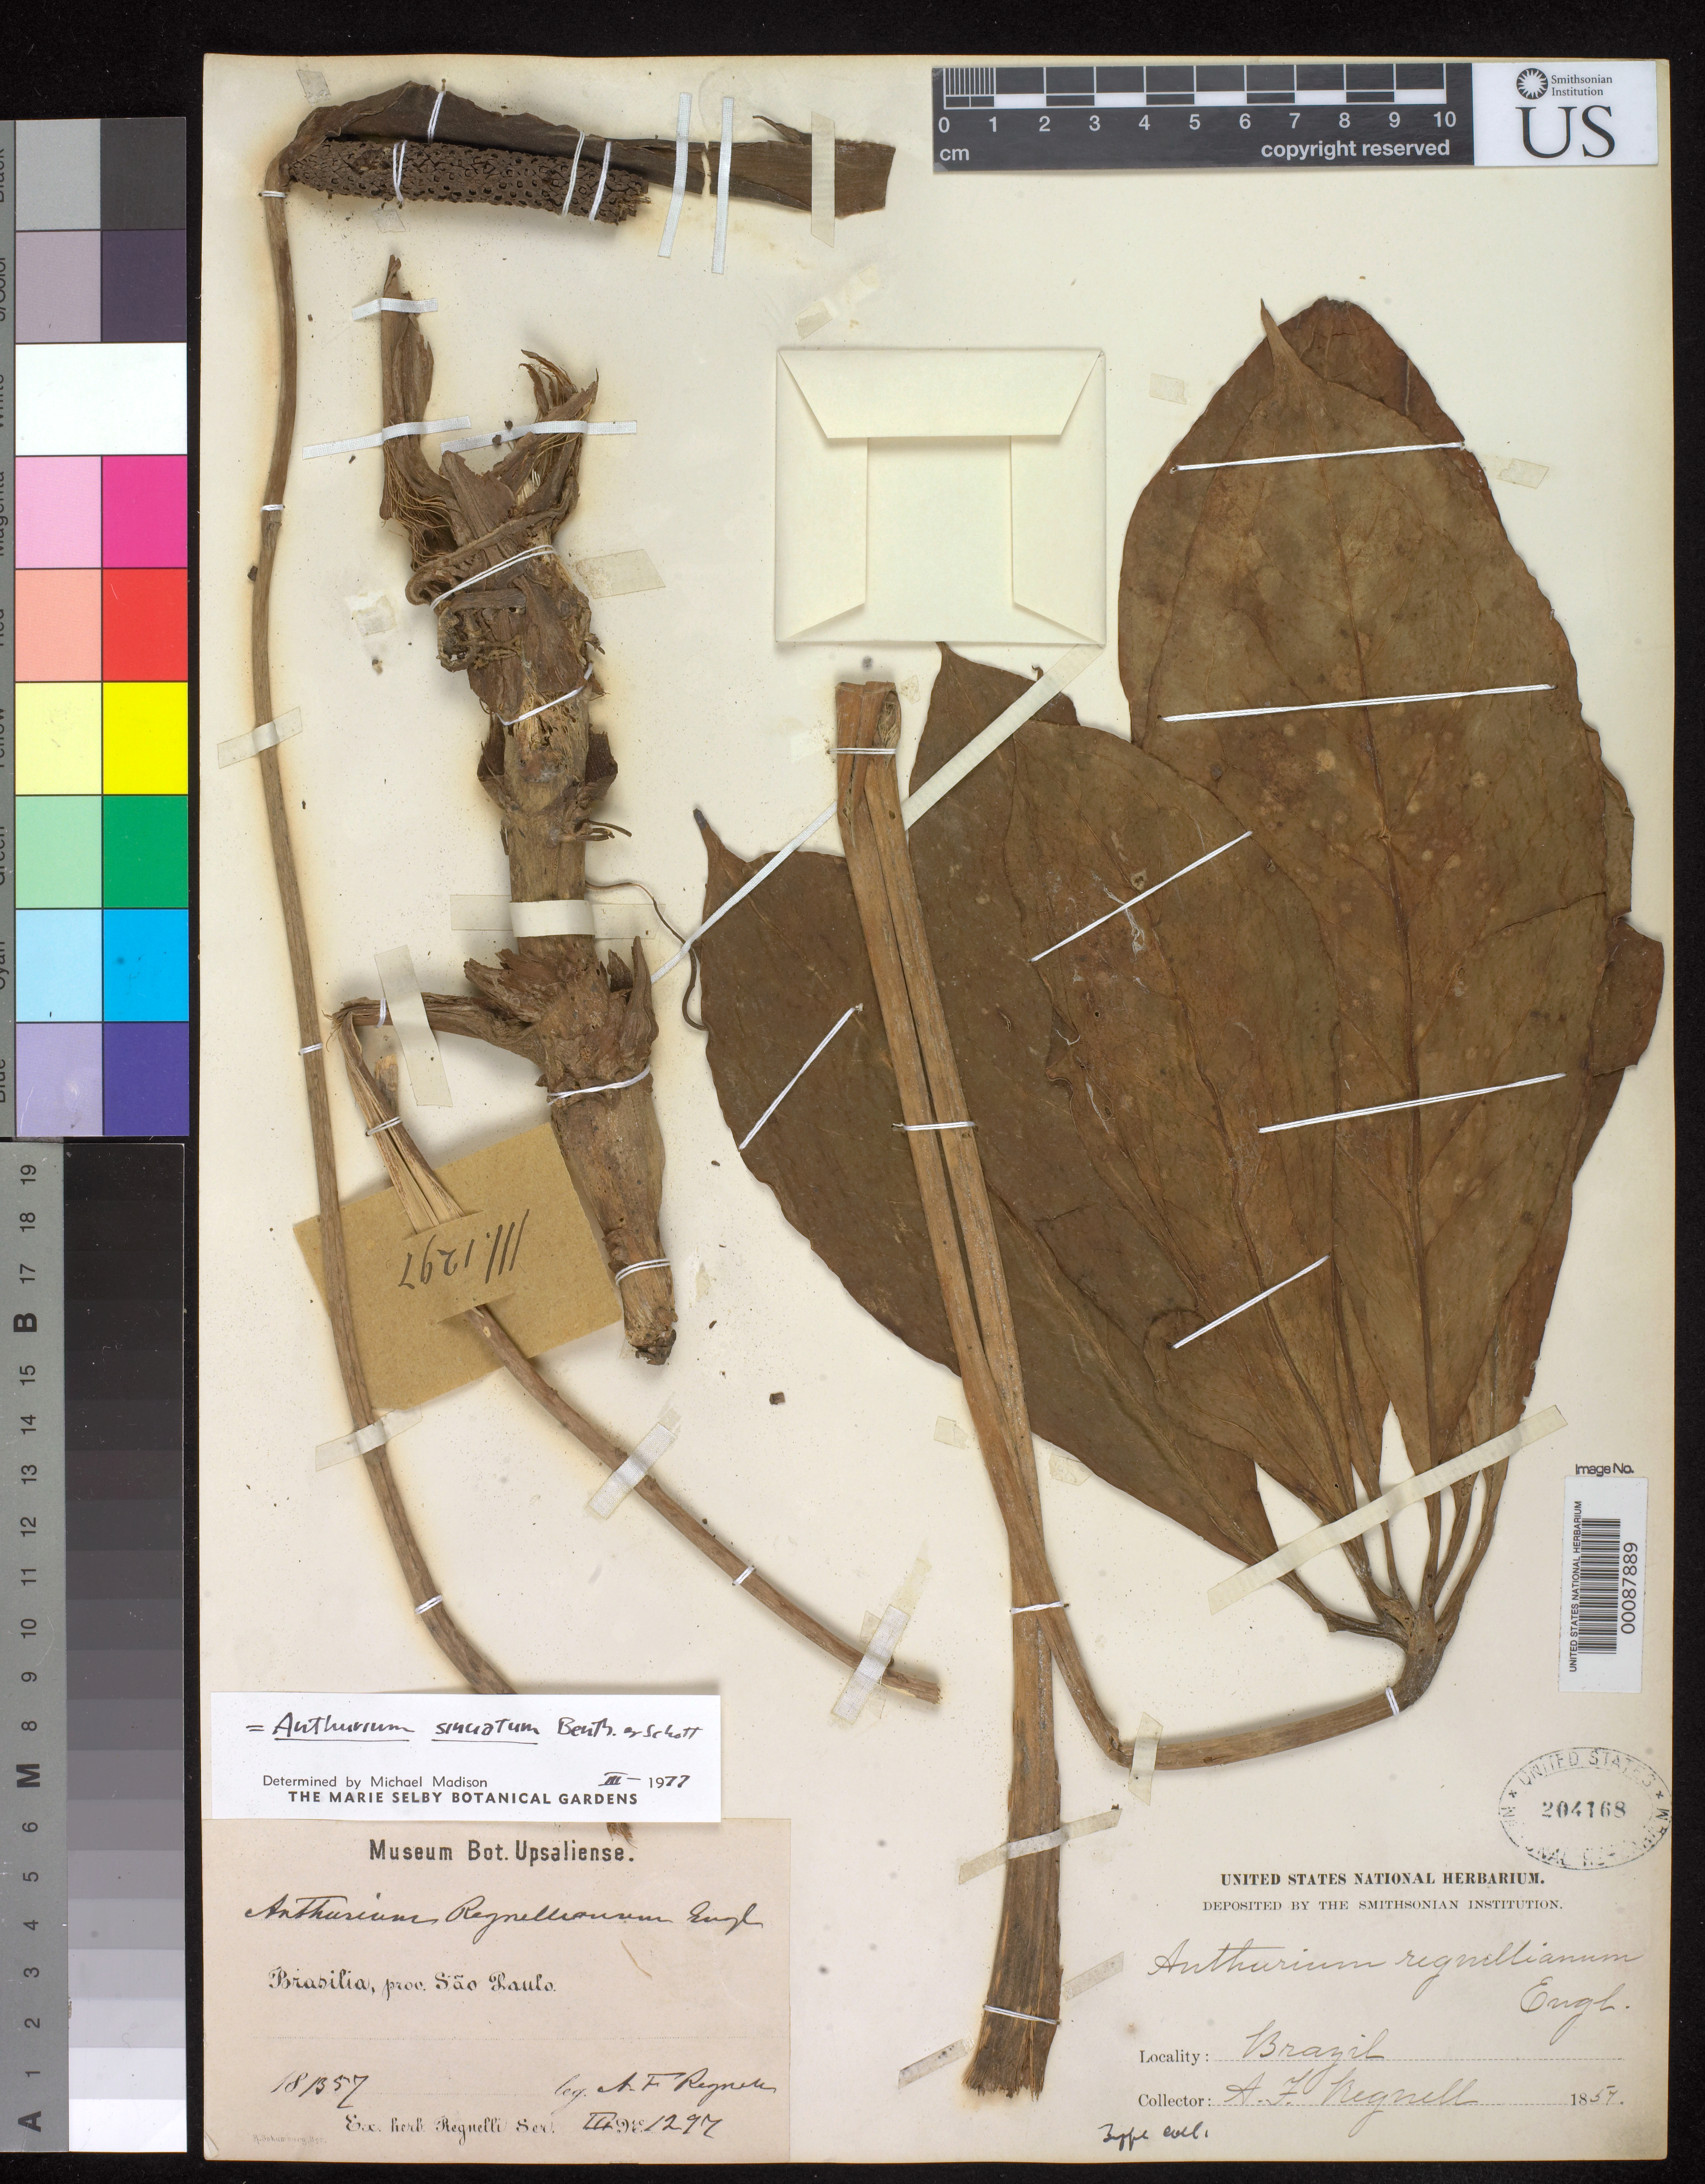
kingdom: Plantae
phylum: Tracheophyta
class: Liliopsida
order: Alismatales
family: Araceae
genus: Anthurium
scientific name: Anthurium regnellianum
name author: Engl. in Mart.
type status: Isotype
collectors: A. F. Regnell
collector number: III 1297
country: Brazil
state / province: São Paulo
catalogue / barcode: US 204168